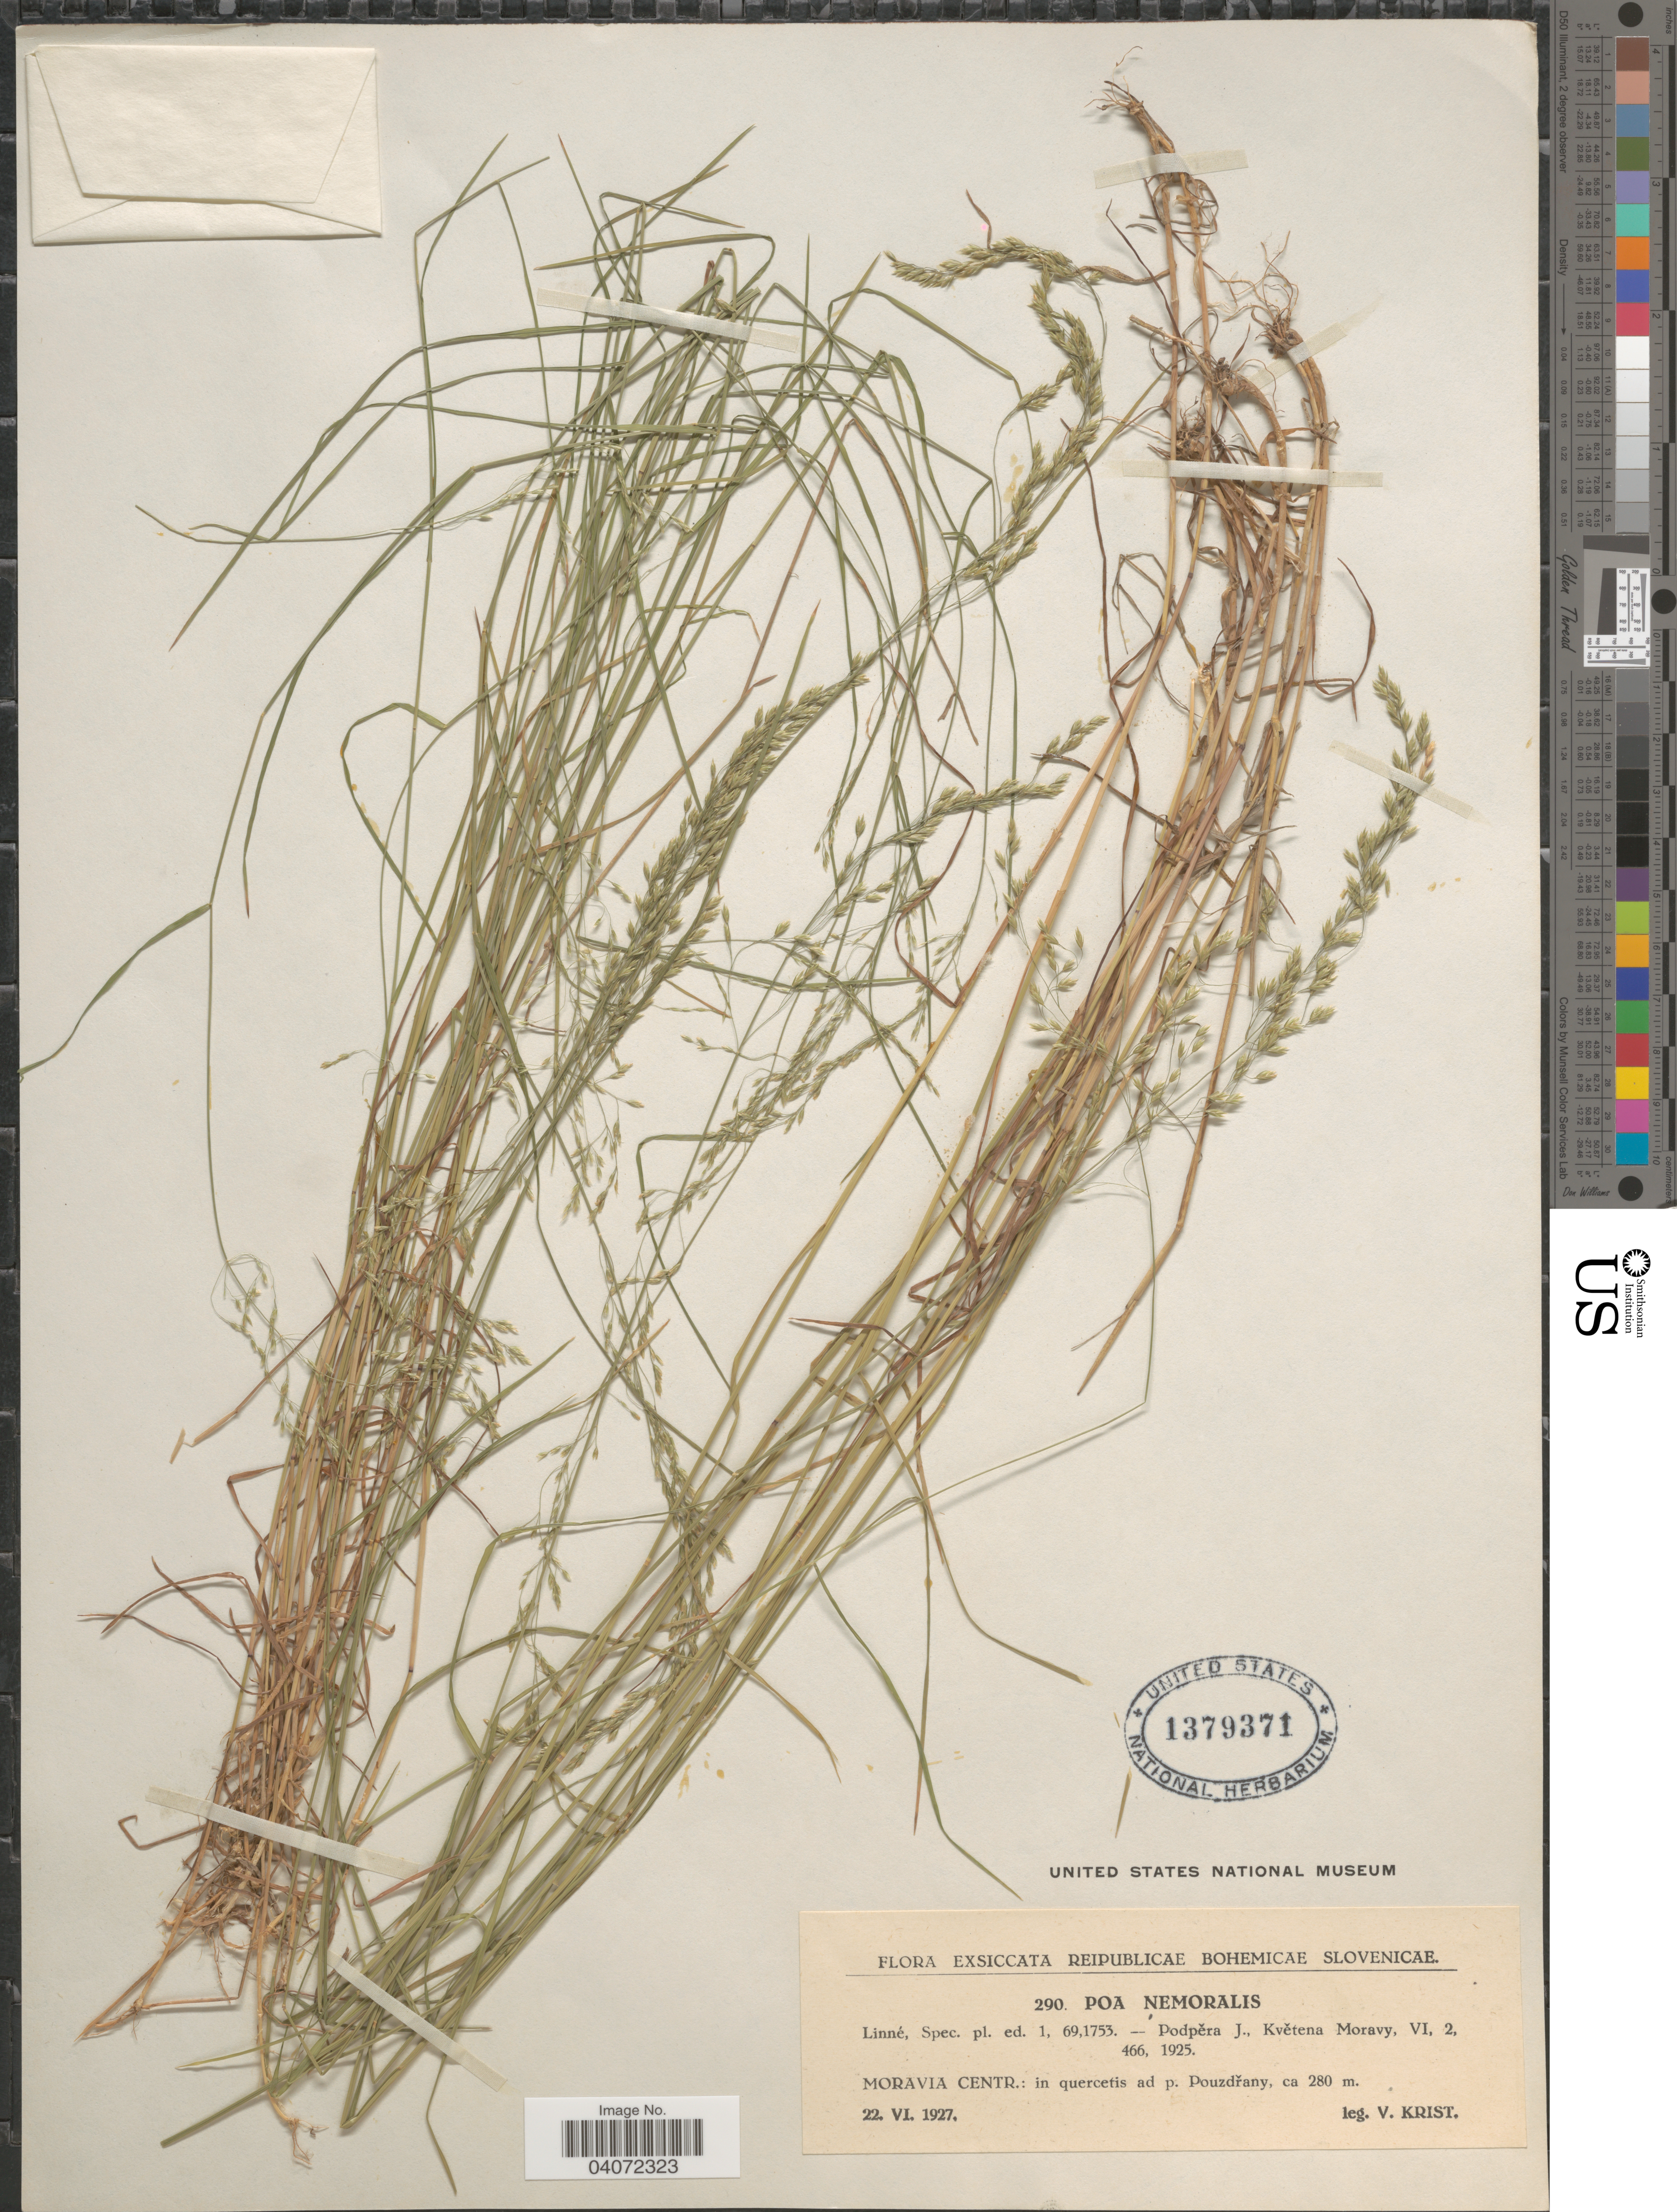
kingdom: Plantae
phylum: Tracheophyta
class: Liliopsida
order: Poales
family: Poaceae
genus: Poa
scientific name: Poa nemoralis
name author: L.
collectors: V. Krist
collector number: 290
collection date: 1927-06-22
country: Czechia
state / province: Moravian-Silesian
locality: Moravia Centr.: in quercetis ad p. Pouzdrany.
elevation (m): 280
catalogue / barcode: US 1379371